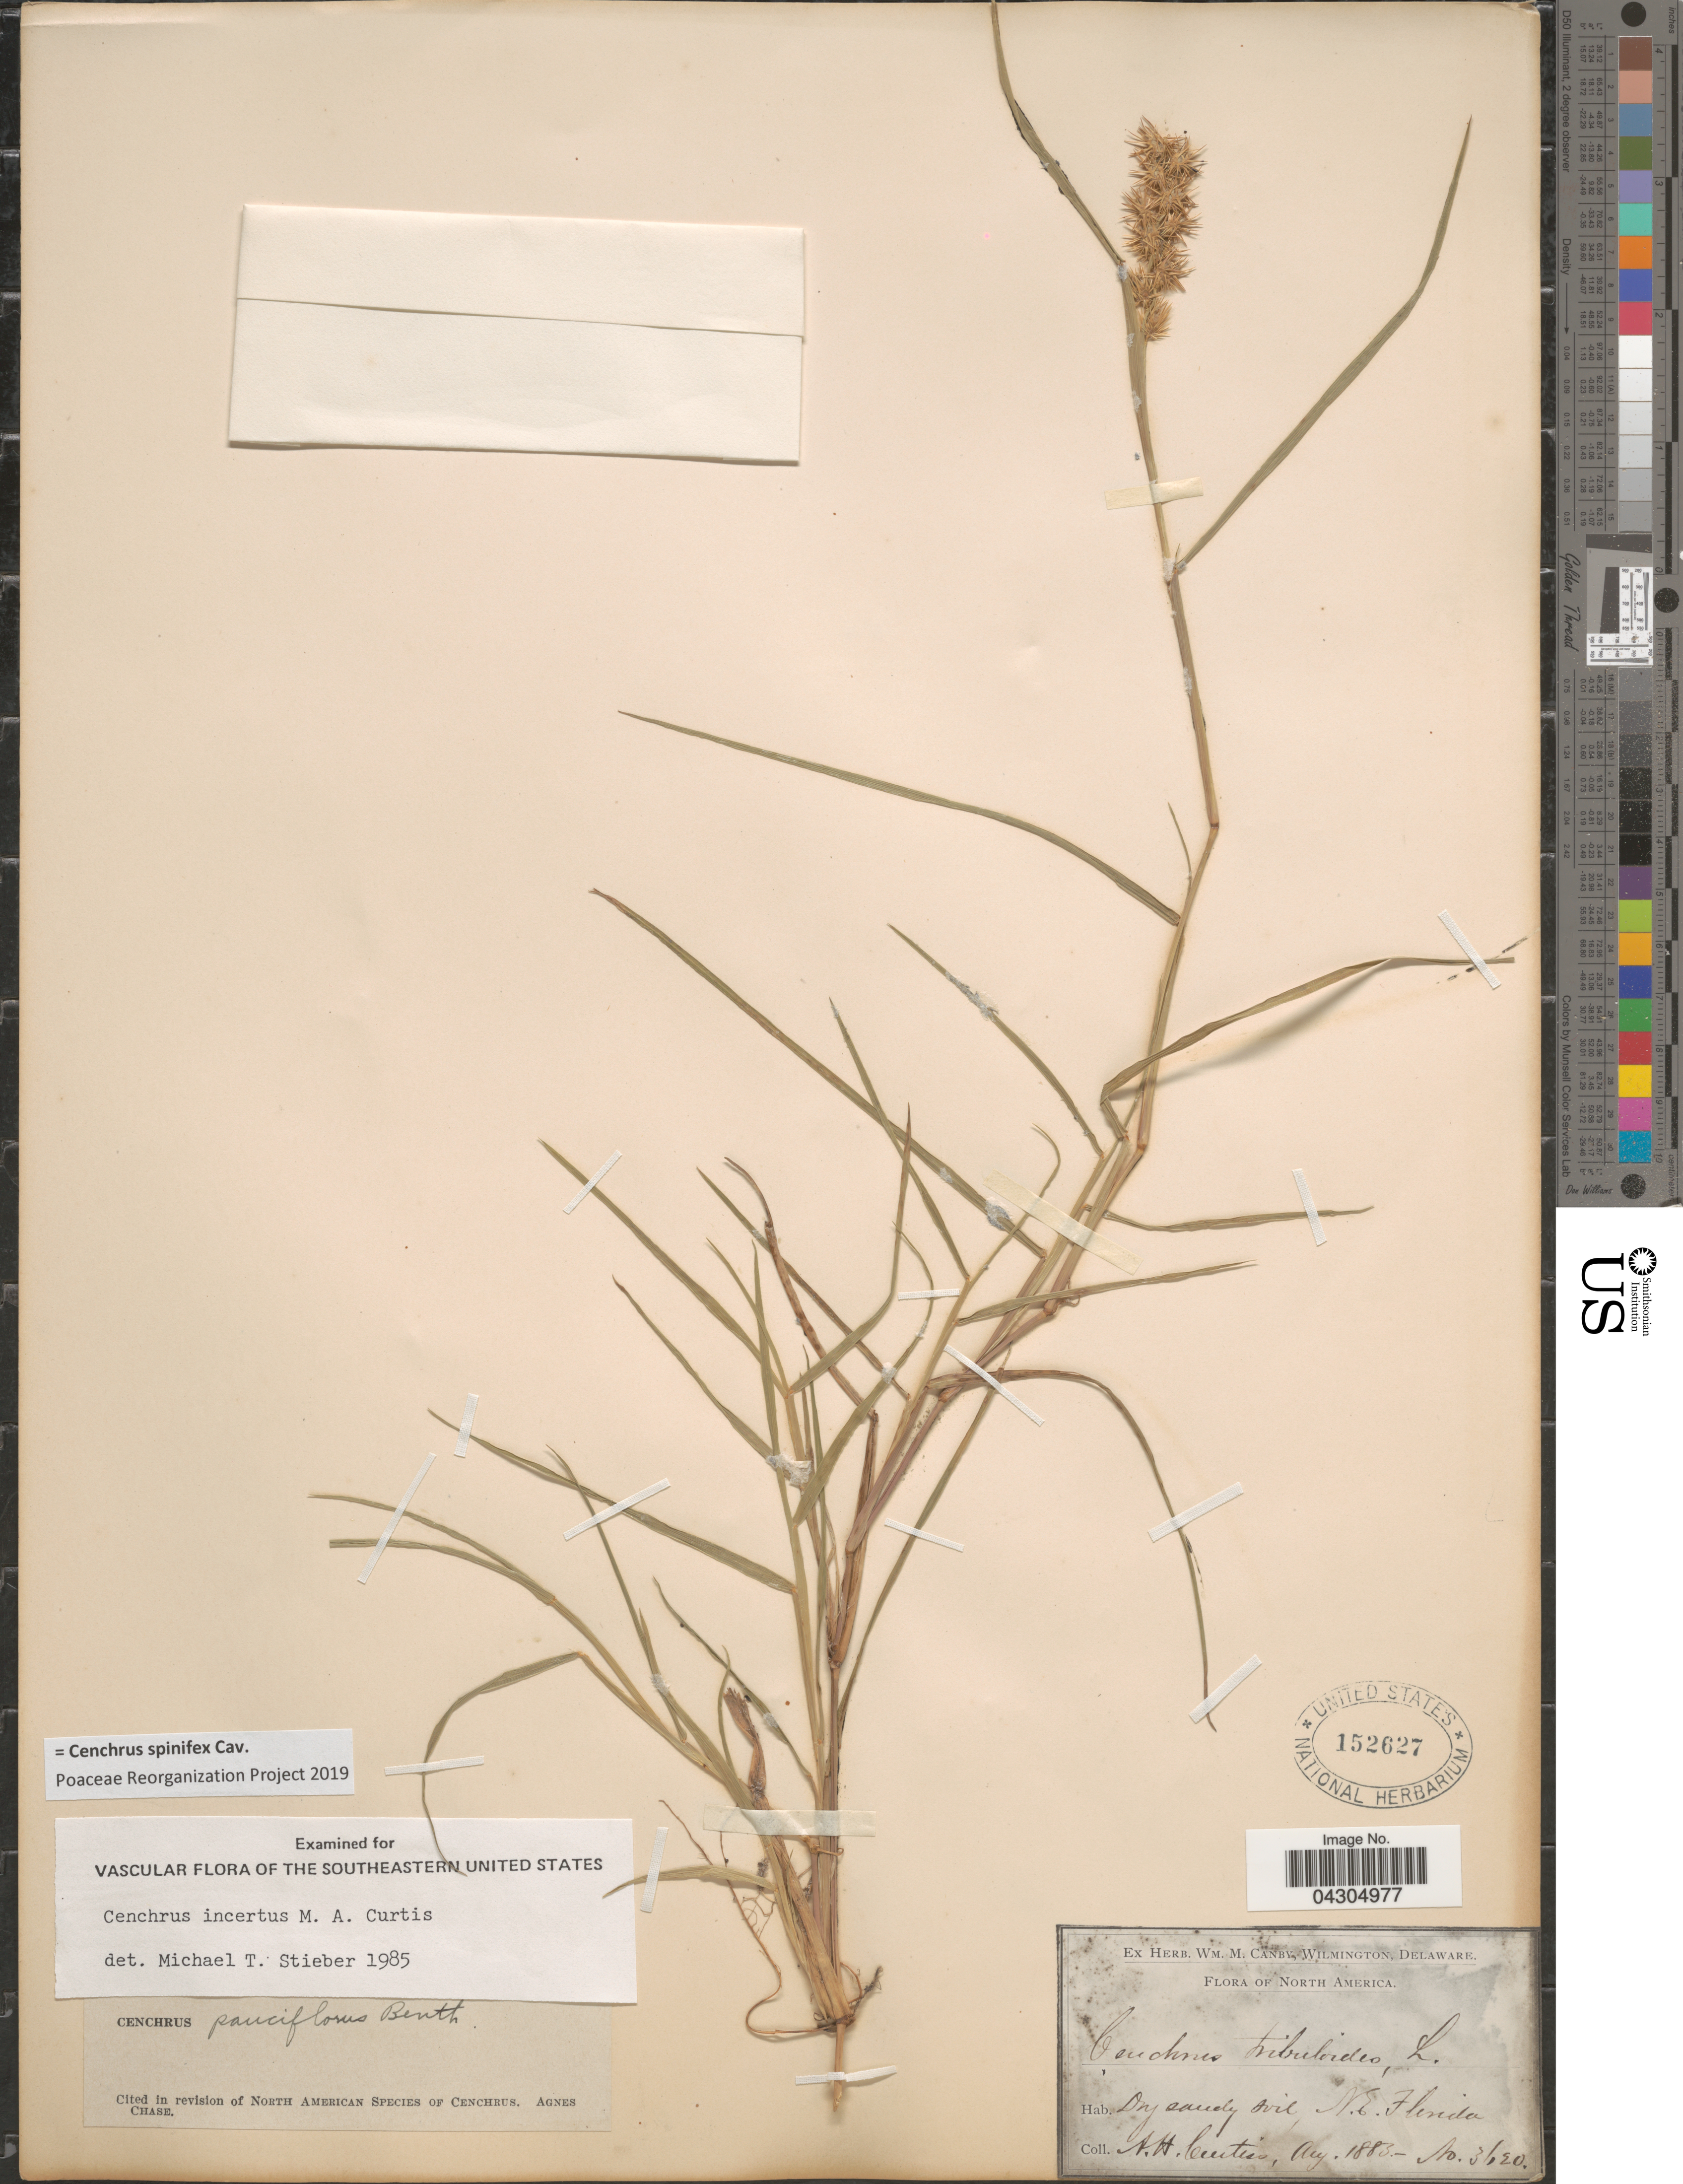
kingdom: Plantae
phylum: Tracheophyta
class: Liliopsida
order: Poales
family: Poaceae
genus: Cenchrus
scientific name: Cenchrus spinifex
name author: Cav.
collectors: A. H. Curtiss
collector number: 3630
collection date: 1883-08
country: United States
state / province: Florida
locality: Dry sandy soil, N. E. Florida.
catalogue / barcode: US 152627